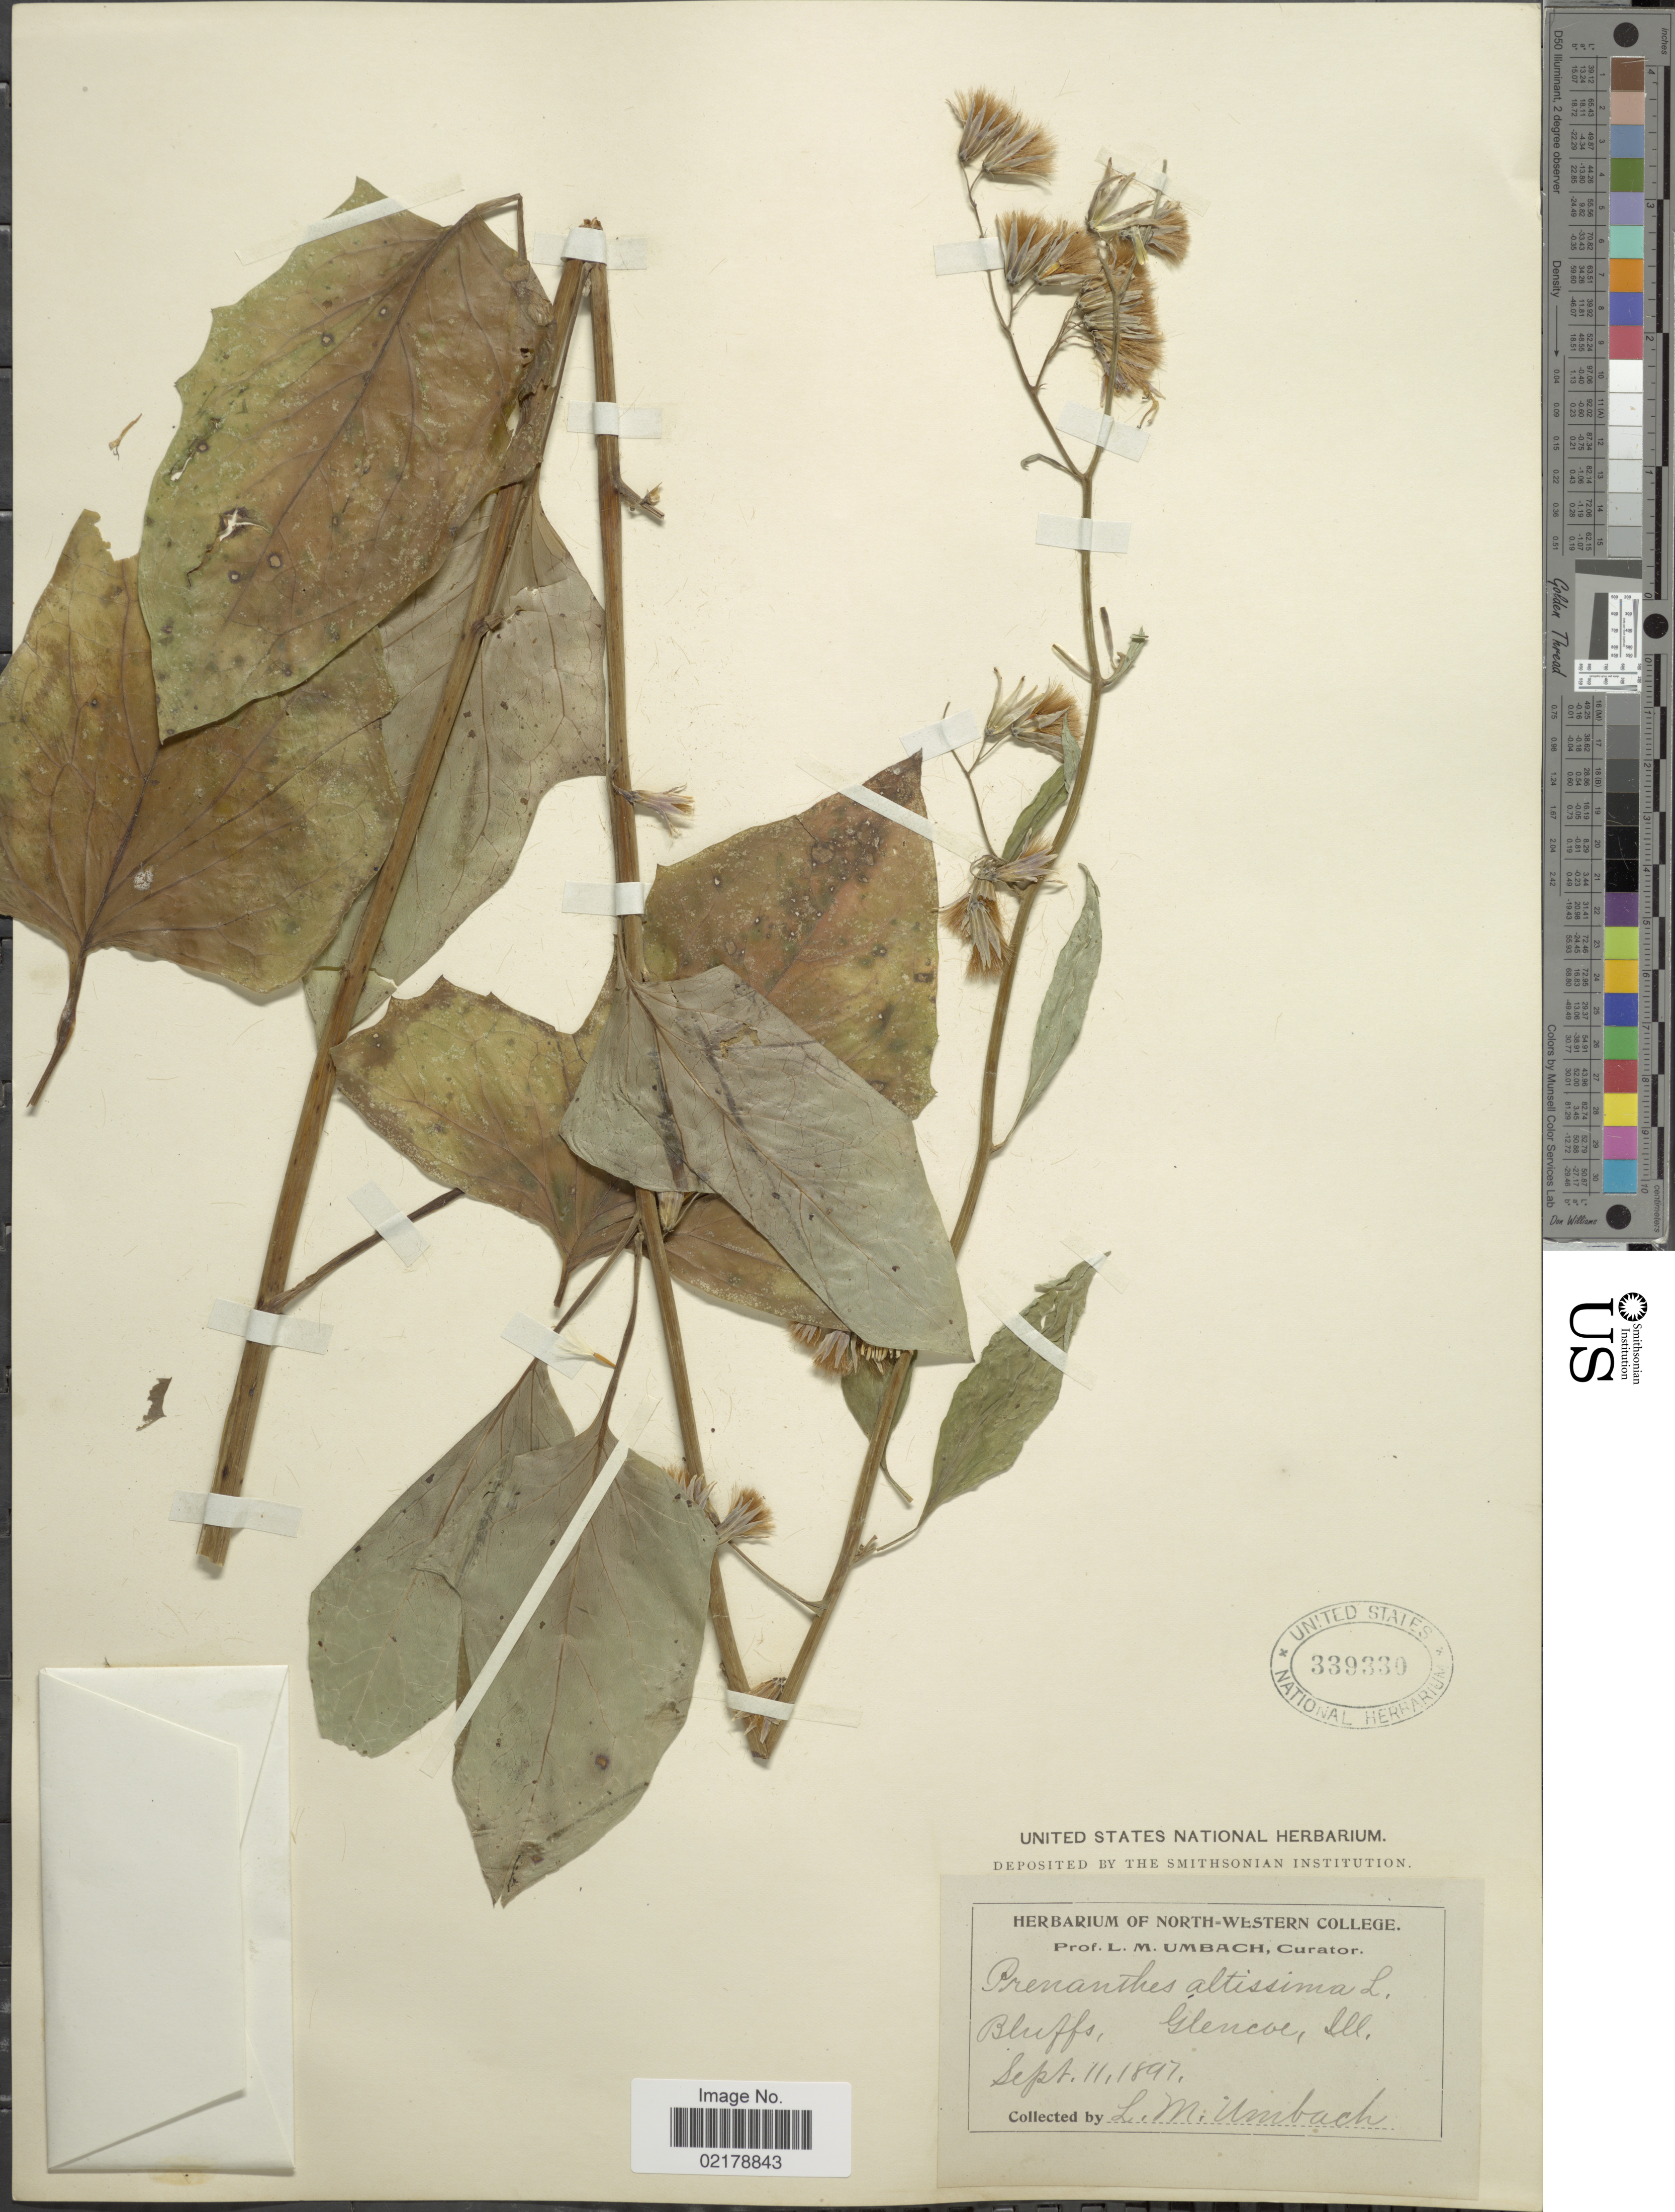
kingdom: Plantae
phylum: Tracheophyta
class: Magnoliopsida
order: Asterales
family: Asteraceae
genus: Nabalus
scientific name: Nabalus albus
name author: (L.) Hook.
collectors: L. M. Umbach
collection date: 1897-09-11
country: United States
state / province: Illinois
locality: Bluffs, Glencoe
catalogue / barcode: US 339330